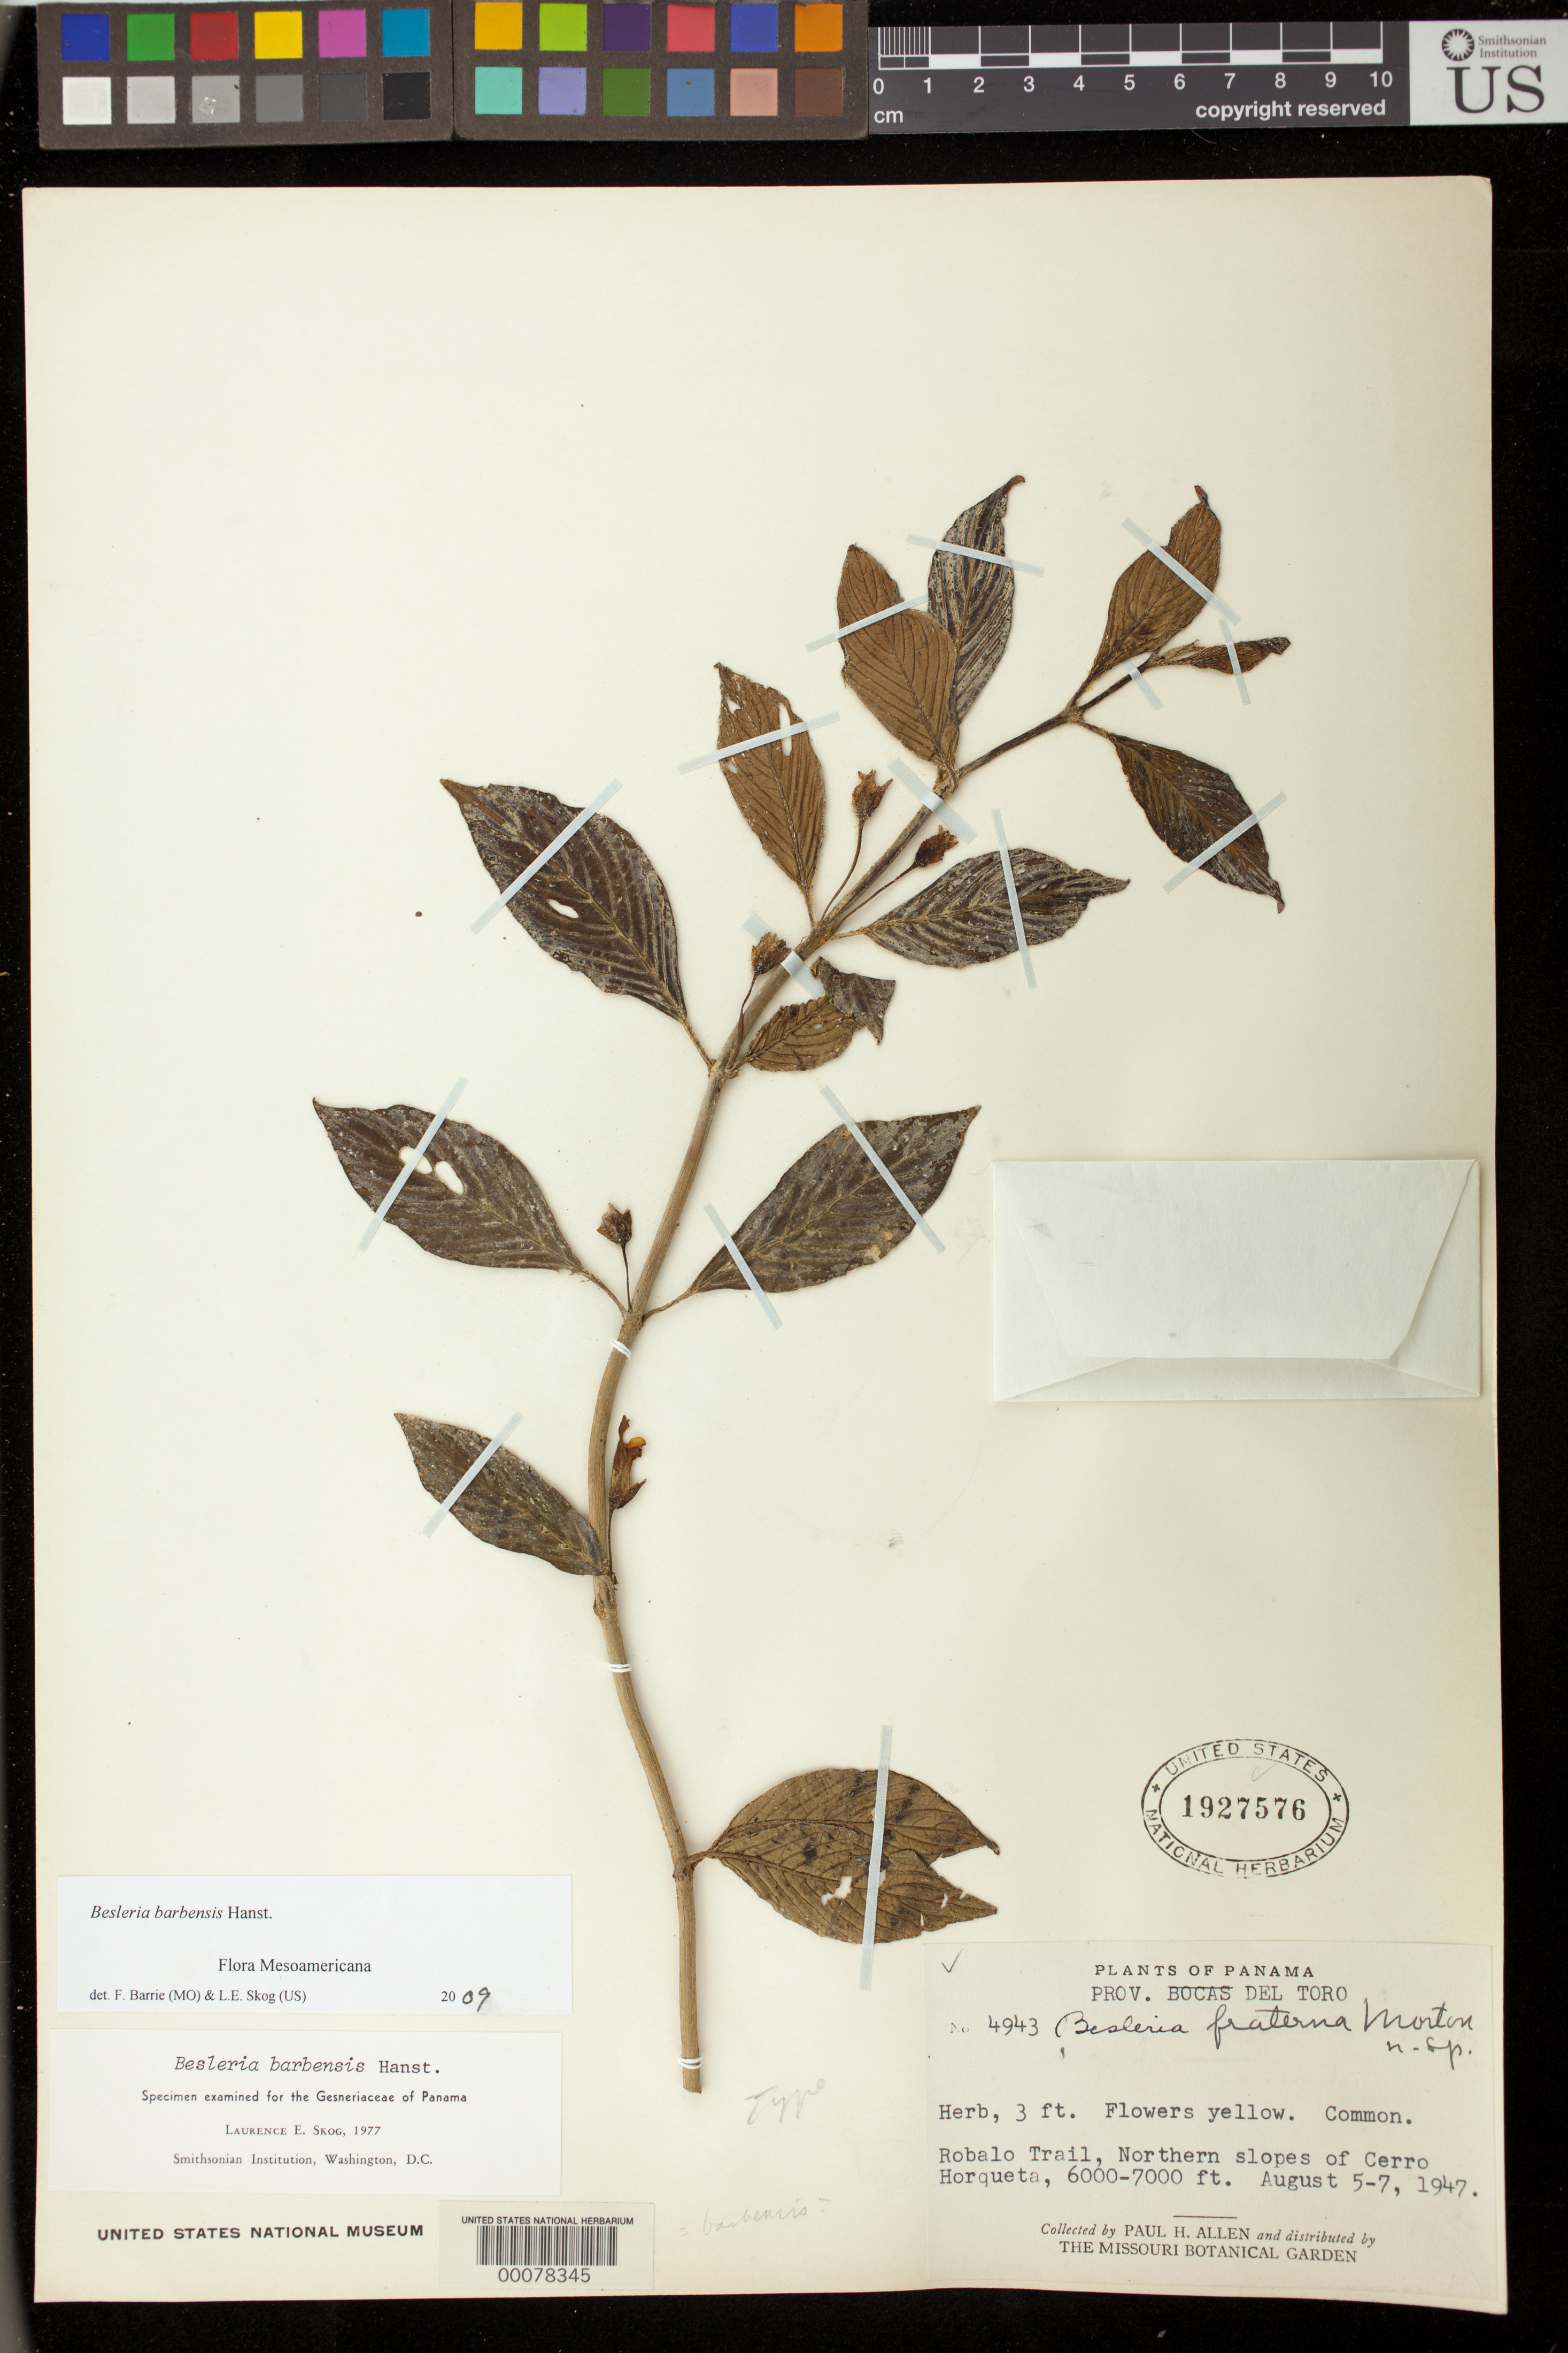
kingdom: Plantae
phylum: Tracheophyta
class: Magnoliopsida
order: Lamiales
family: Gesneriaceae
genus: Besleria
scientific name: Besleria barbensis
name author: Hanst.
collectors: P. H. Allen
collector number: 4943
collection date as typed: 5-7 Aug 1947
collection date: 1947-08-05/1947-08-07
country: Panama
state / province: Bocas del Toro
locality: Robalo trail, northern slopes of Cerro Horqueta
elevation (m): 1829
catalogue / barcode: US 1927576